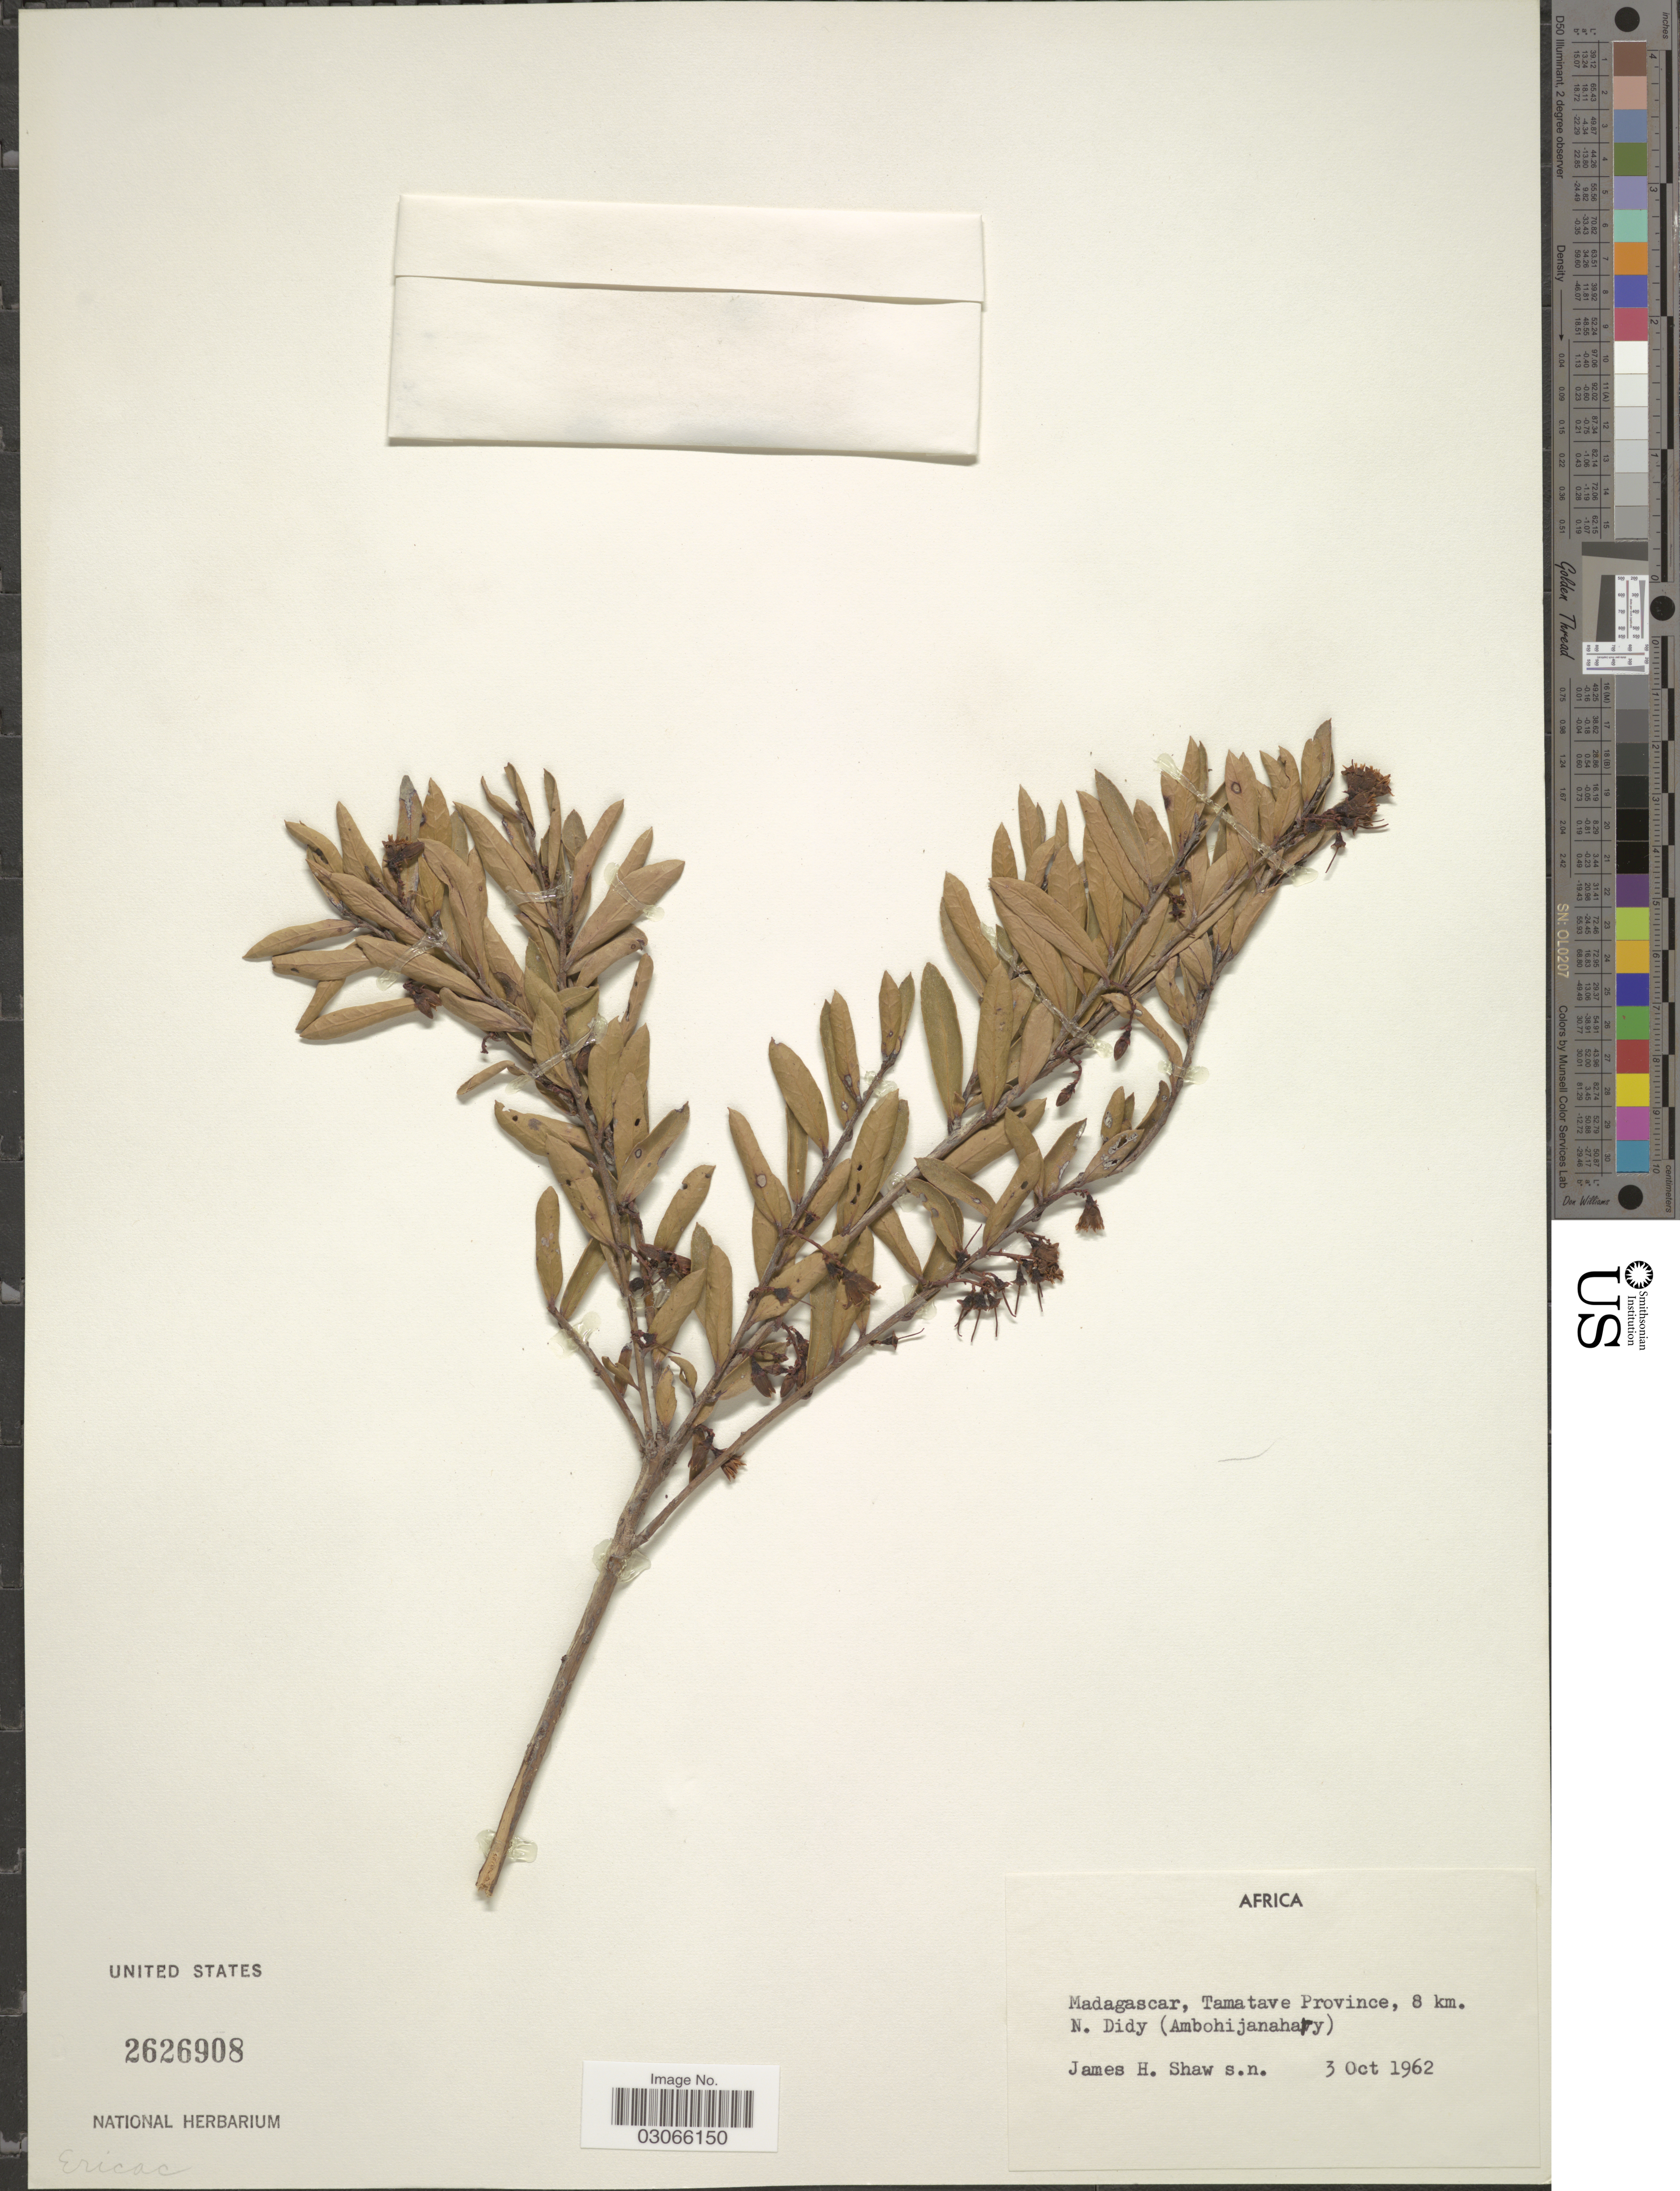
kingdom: Plantae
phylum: Tracheophyta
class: Magnoliopsida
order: Ericales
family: Ericaceae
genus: Vaccinium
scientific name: Vaccinium sp.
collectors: J. Shaw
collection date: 1962-10-03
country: Madagascar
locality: Tamatave Province, 8 km. N. Didy (Ambohijanahay).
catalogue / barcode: US 2626908